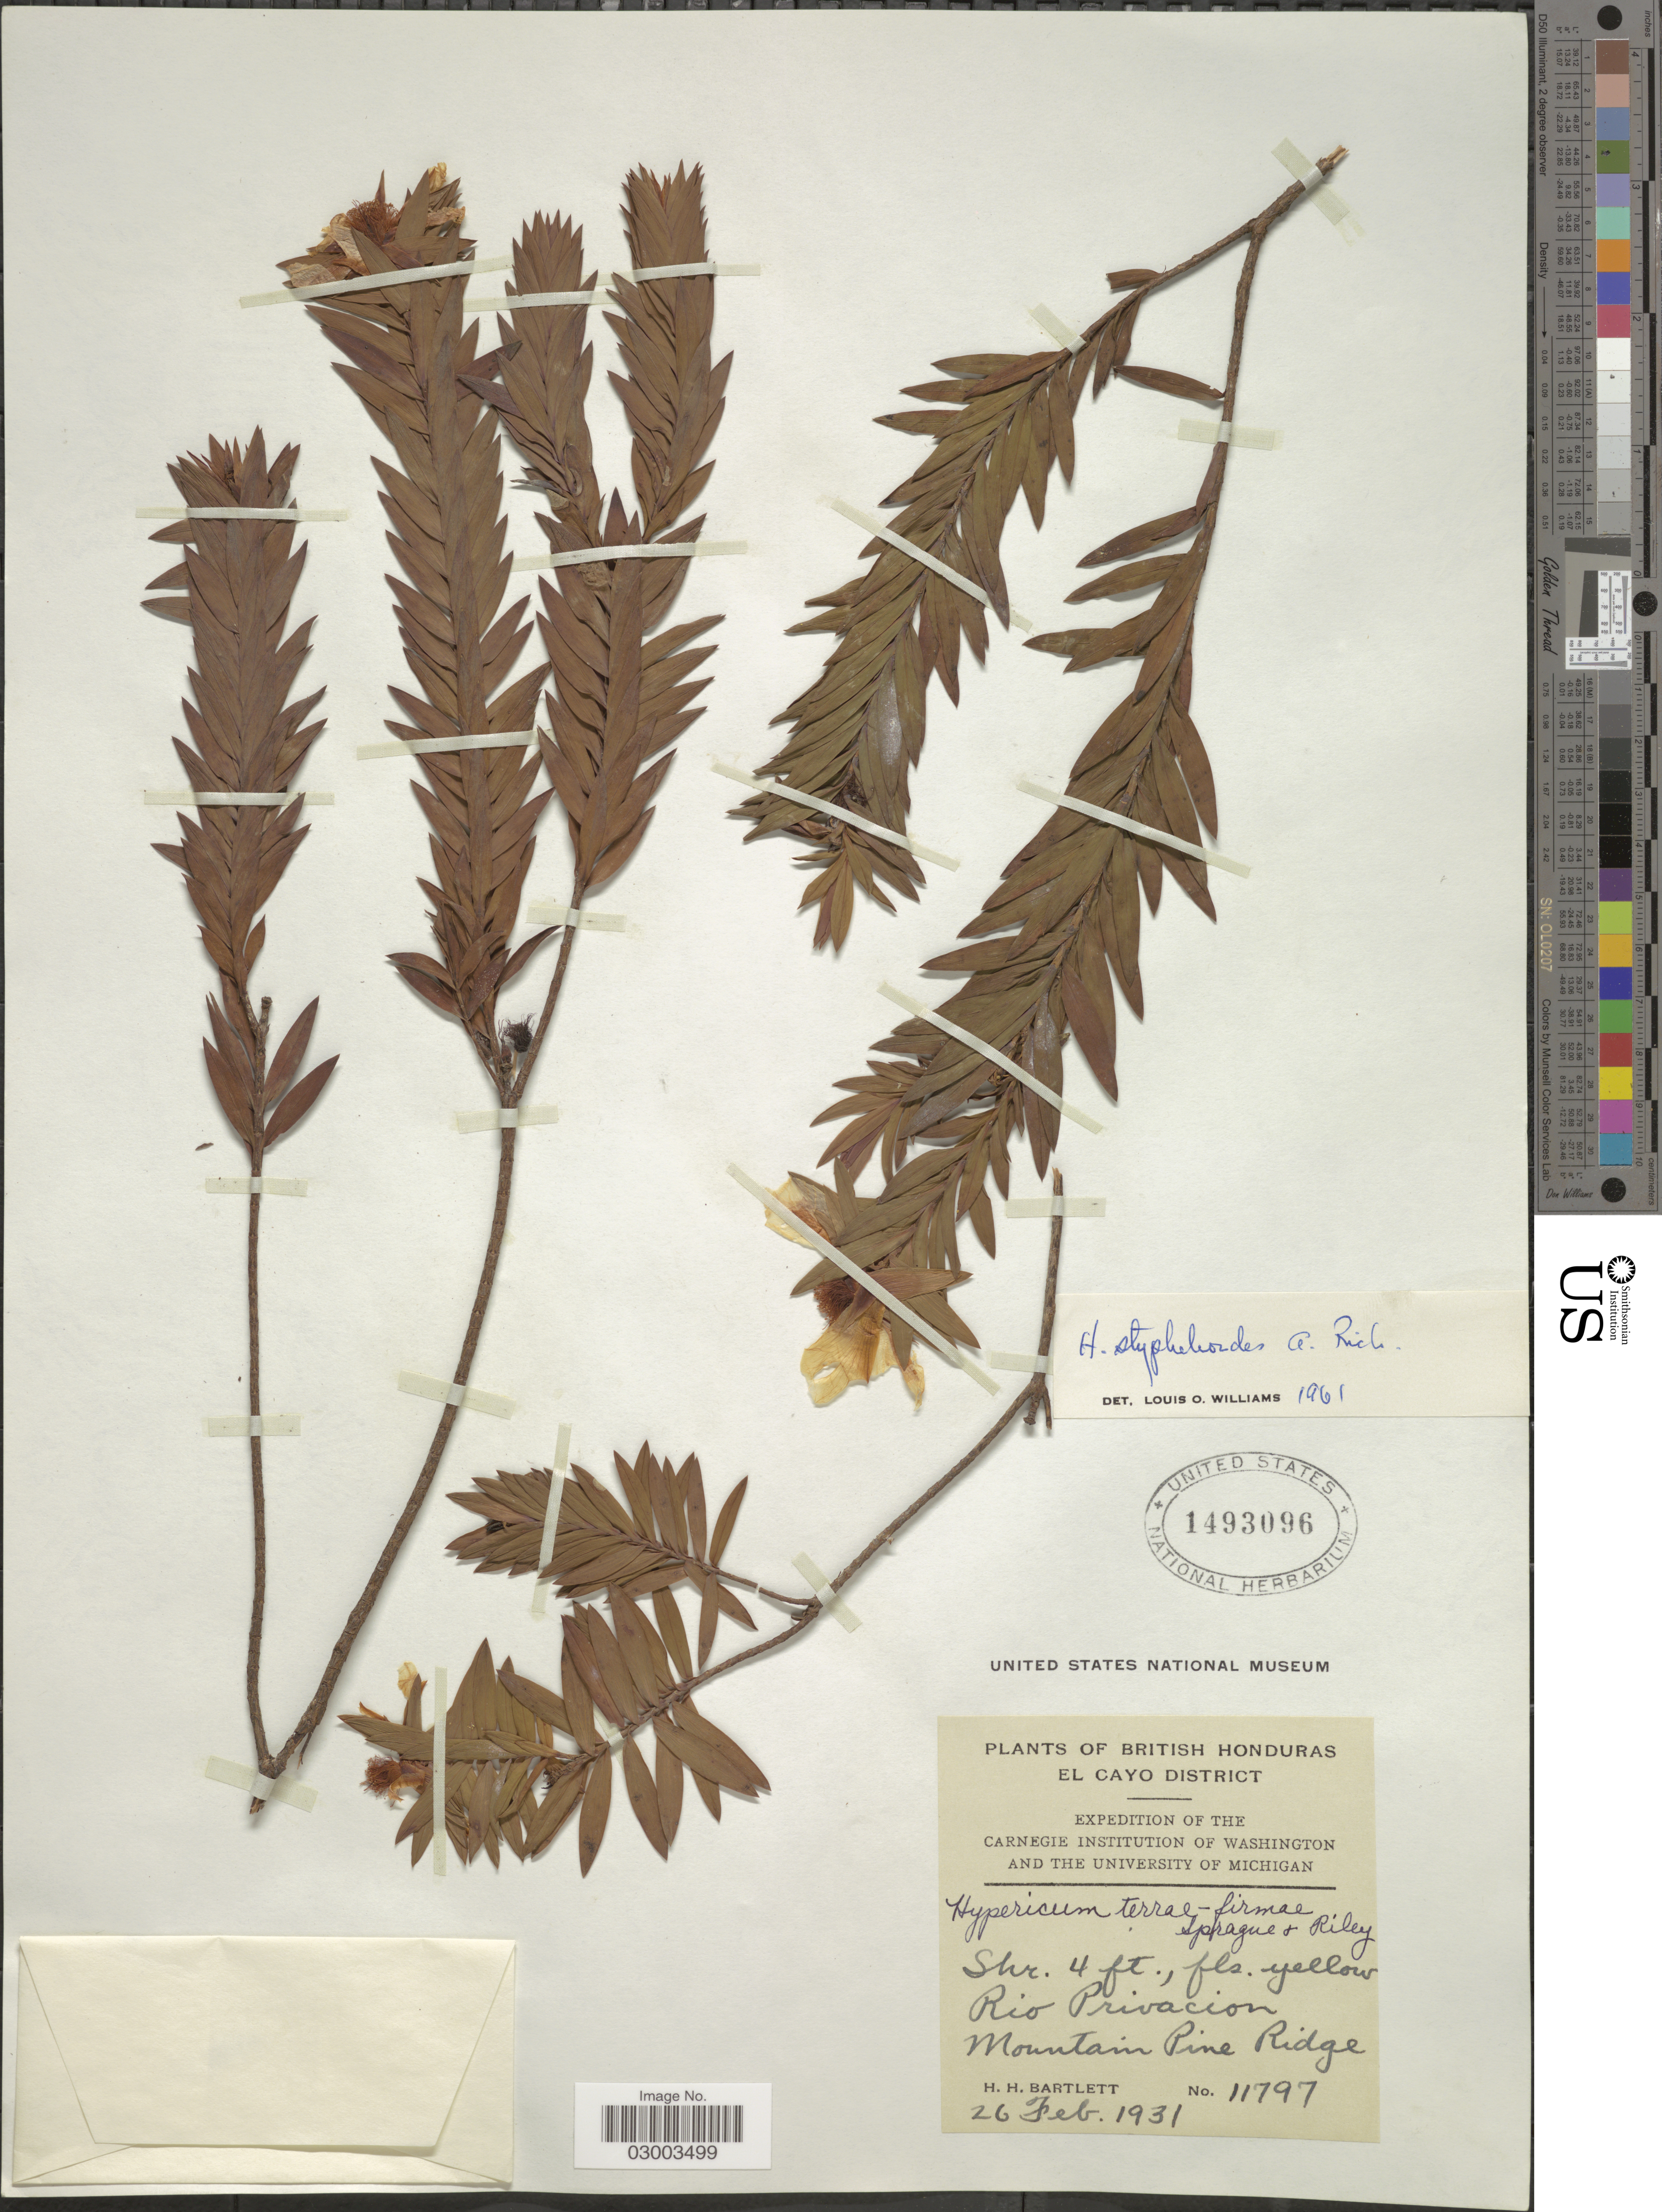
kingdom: Plantae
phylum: Tracheophyta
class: Magnoliopsida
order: Malpighiales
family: Hypericaceae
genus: Hypericum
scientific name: Hypericum terrae-firmae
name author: Sprague & Riley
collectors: H. H. Bartlett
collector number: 11797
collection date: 1931-02-26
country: Belize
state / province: Cayo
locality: British Honduras.El Cayo District. Rio Privacion Mountain Pine Ridge.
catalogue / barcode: US 1493096